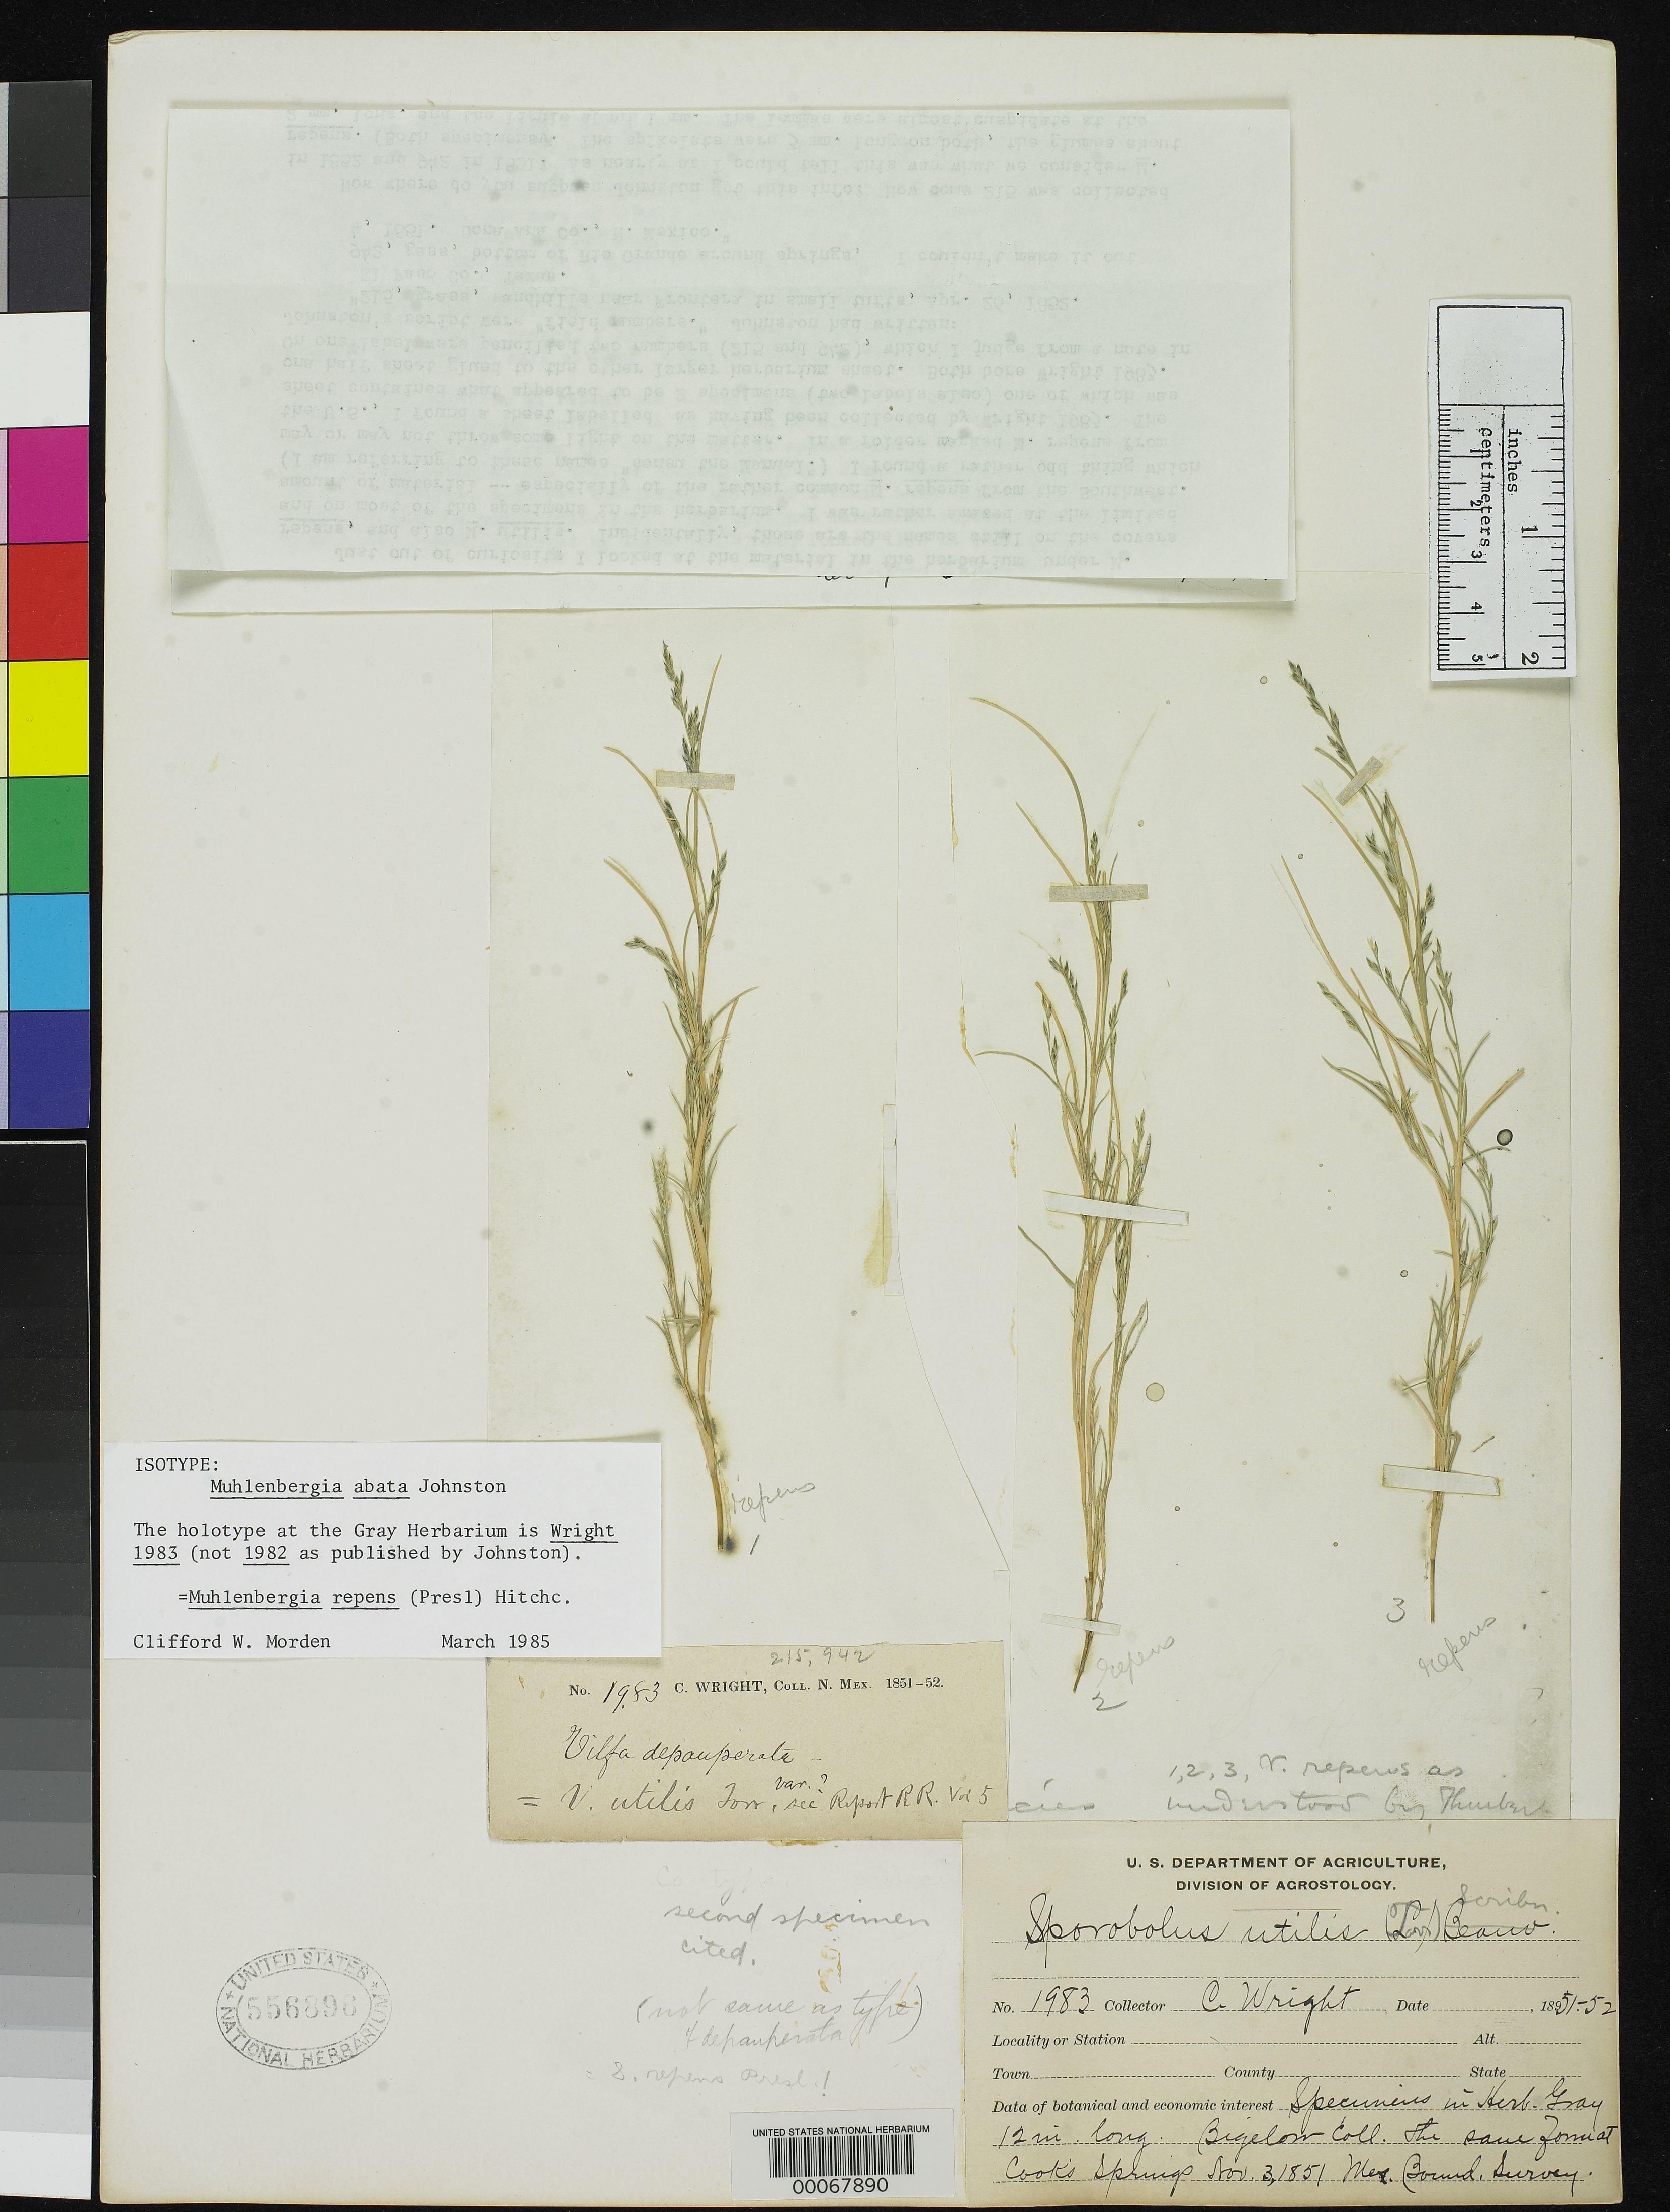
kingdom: Plantae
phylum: Tracheophyta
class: Liliopsida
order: Poales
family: Poaceae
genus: Muhlenbergia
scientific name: Muhlenbergia abata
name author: I.M. Johnst.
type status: Isotype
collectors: C. Wright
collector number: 1983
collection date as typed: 1851 to -- --- 1852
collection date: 1851/1852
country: United States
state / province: New Mexico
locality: Valley of Rio Grande, 10-100 mi above El Paso.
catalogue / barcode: US 556896